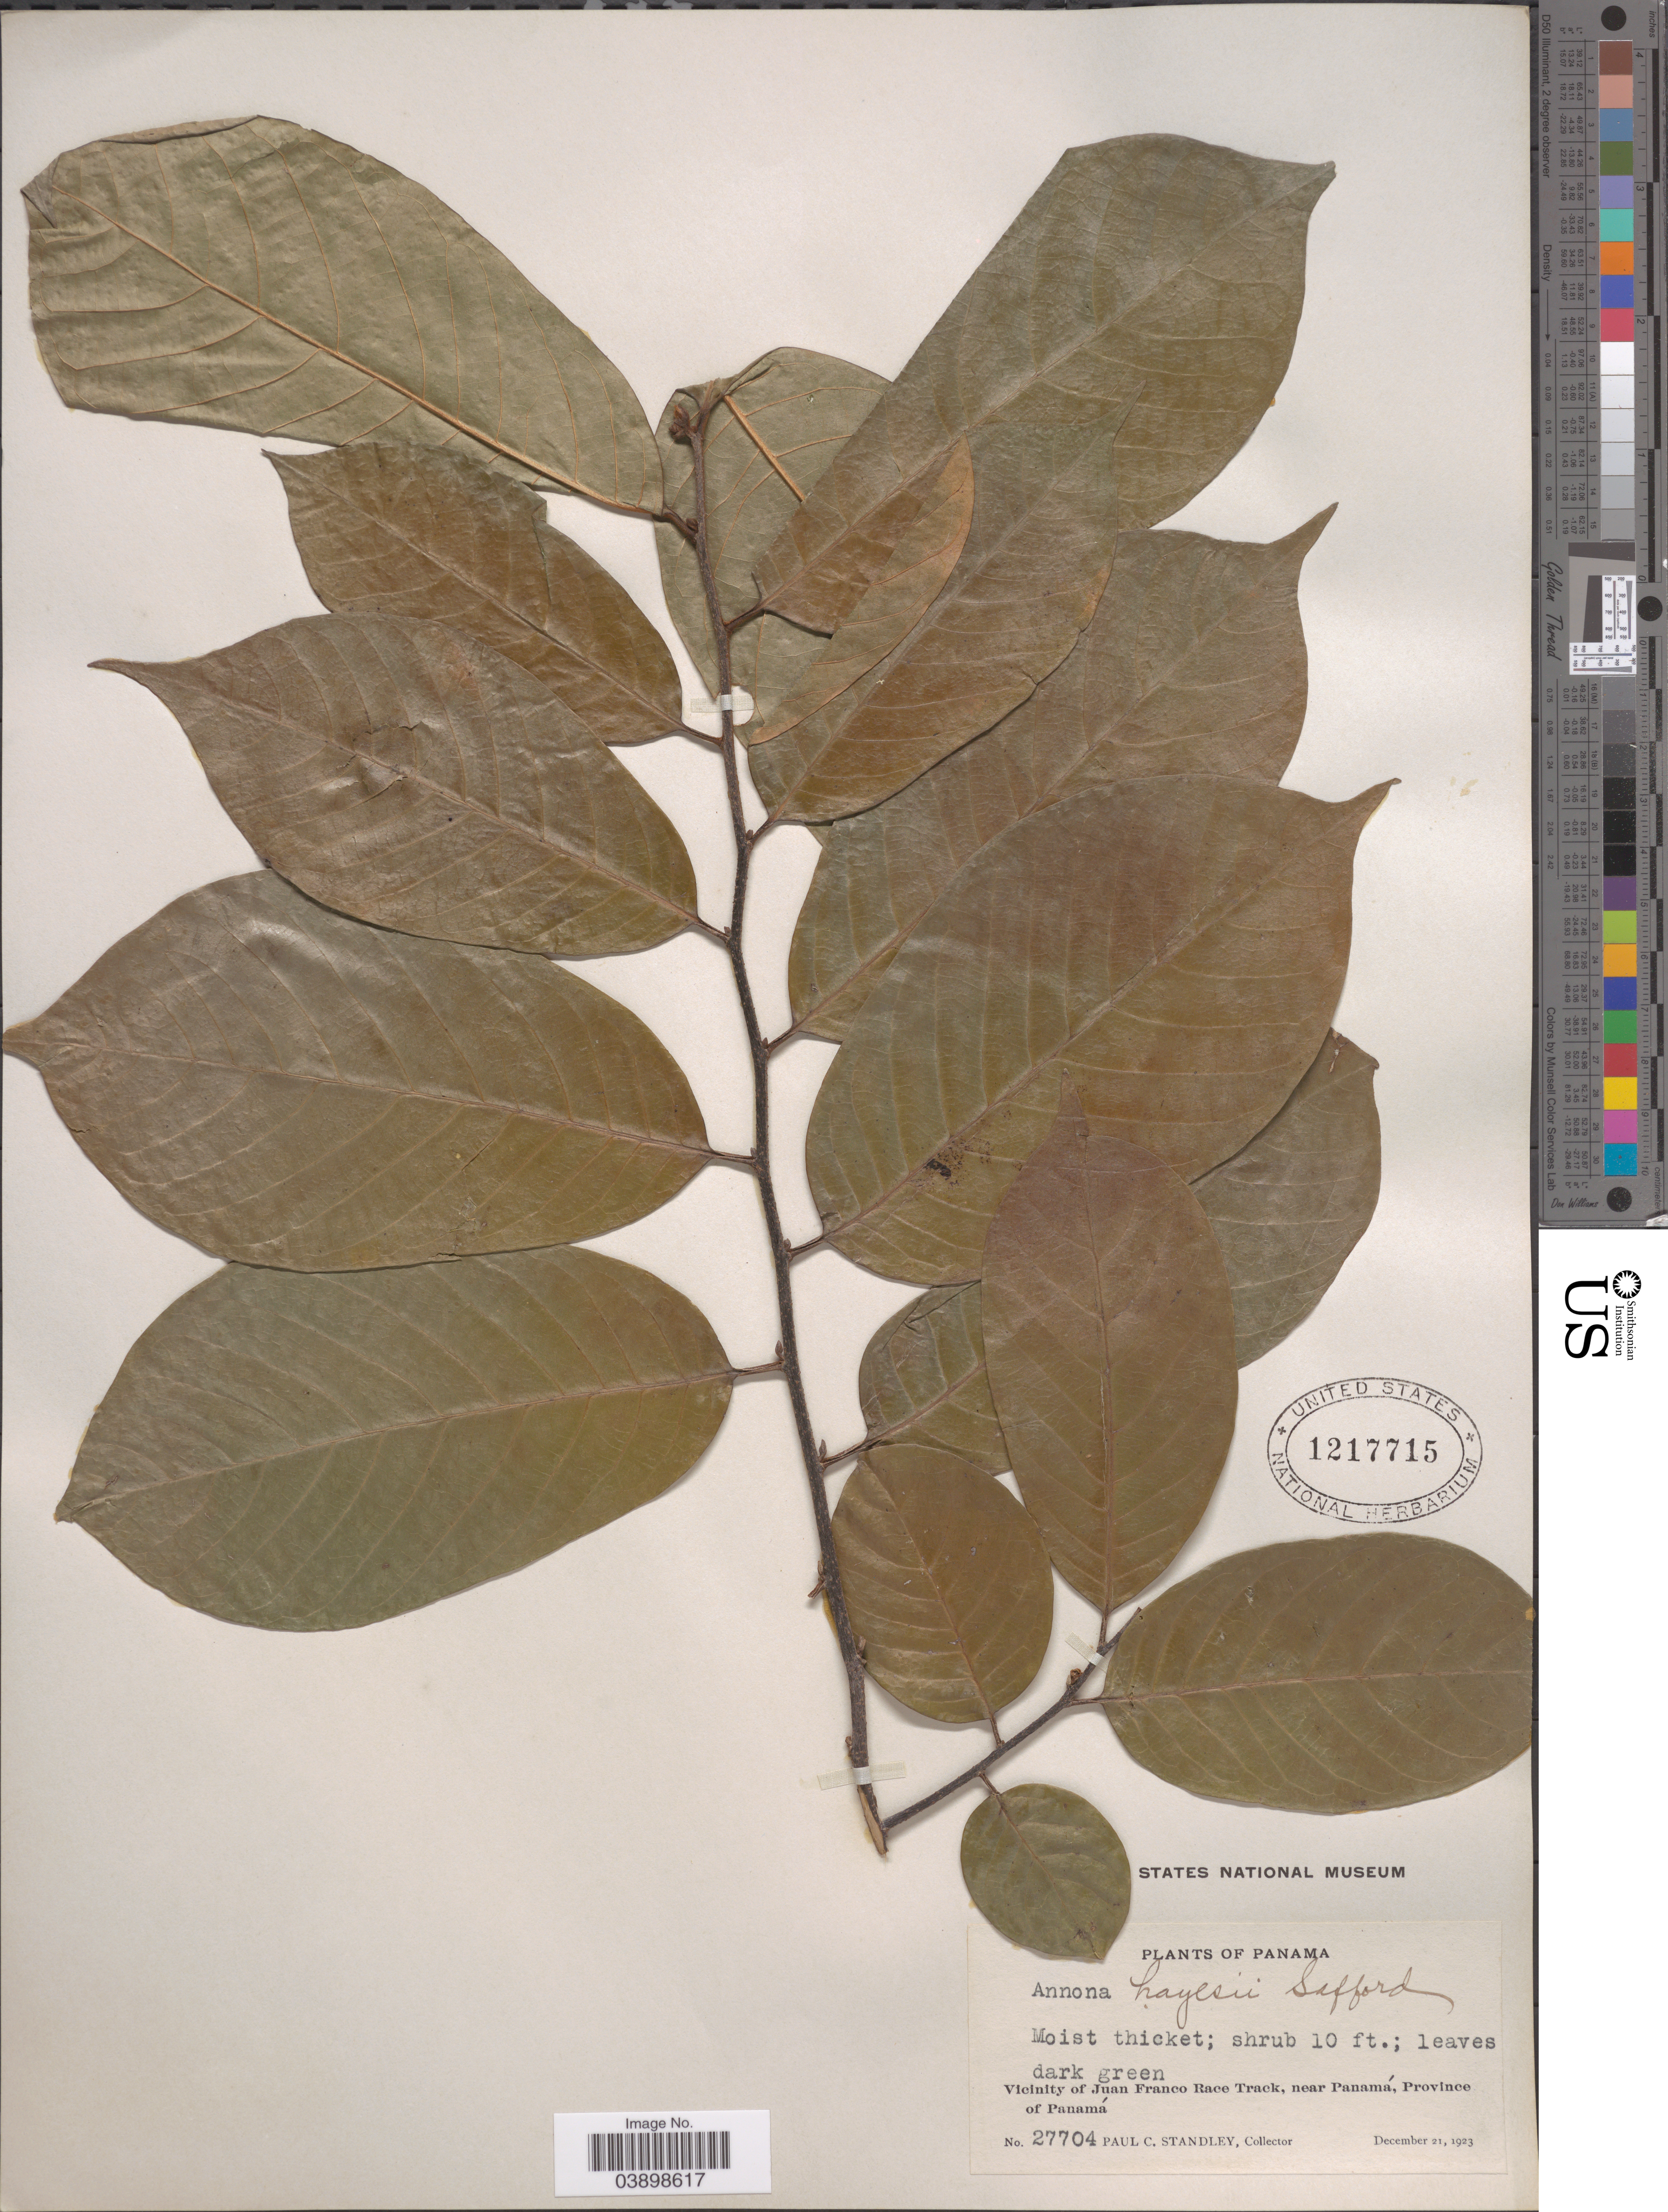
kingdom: Plantae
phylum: Tracheophyta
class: Magnoliopsida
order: Magnoliales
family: Annonaceae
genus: Annona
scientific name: Annona hayesii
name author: Saff. in Standl.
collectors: P. C. Standley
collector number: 27704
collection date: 1923-12-21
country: Panama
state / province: Panamá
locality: Vicinity of Juan Franco Race Track, near Panamá, Province of Panamá.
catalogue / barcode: US 1217715